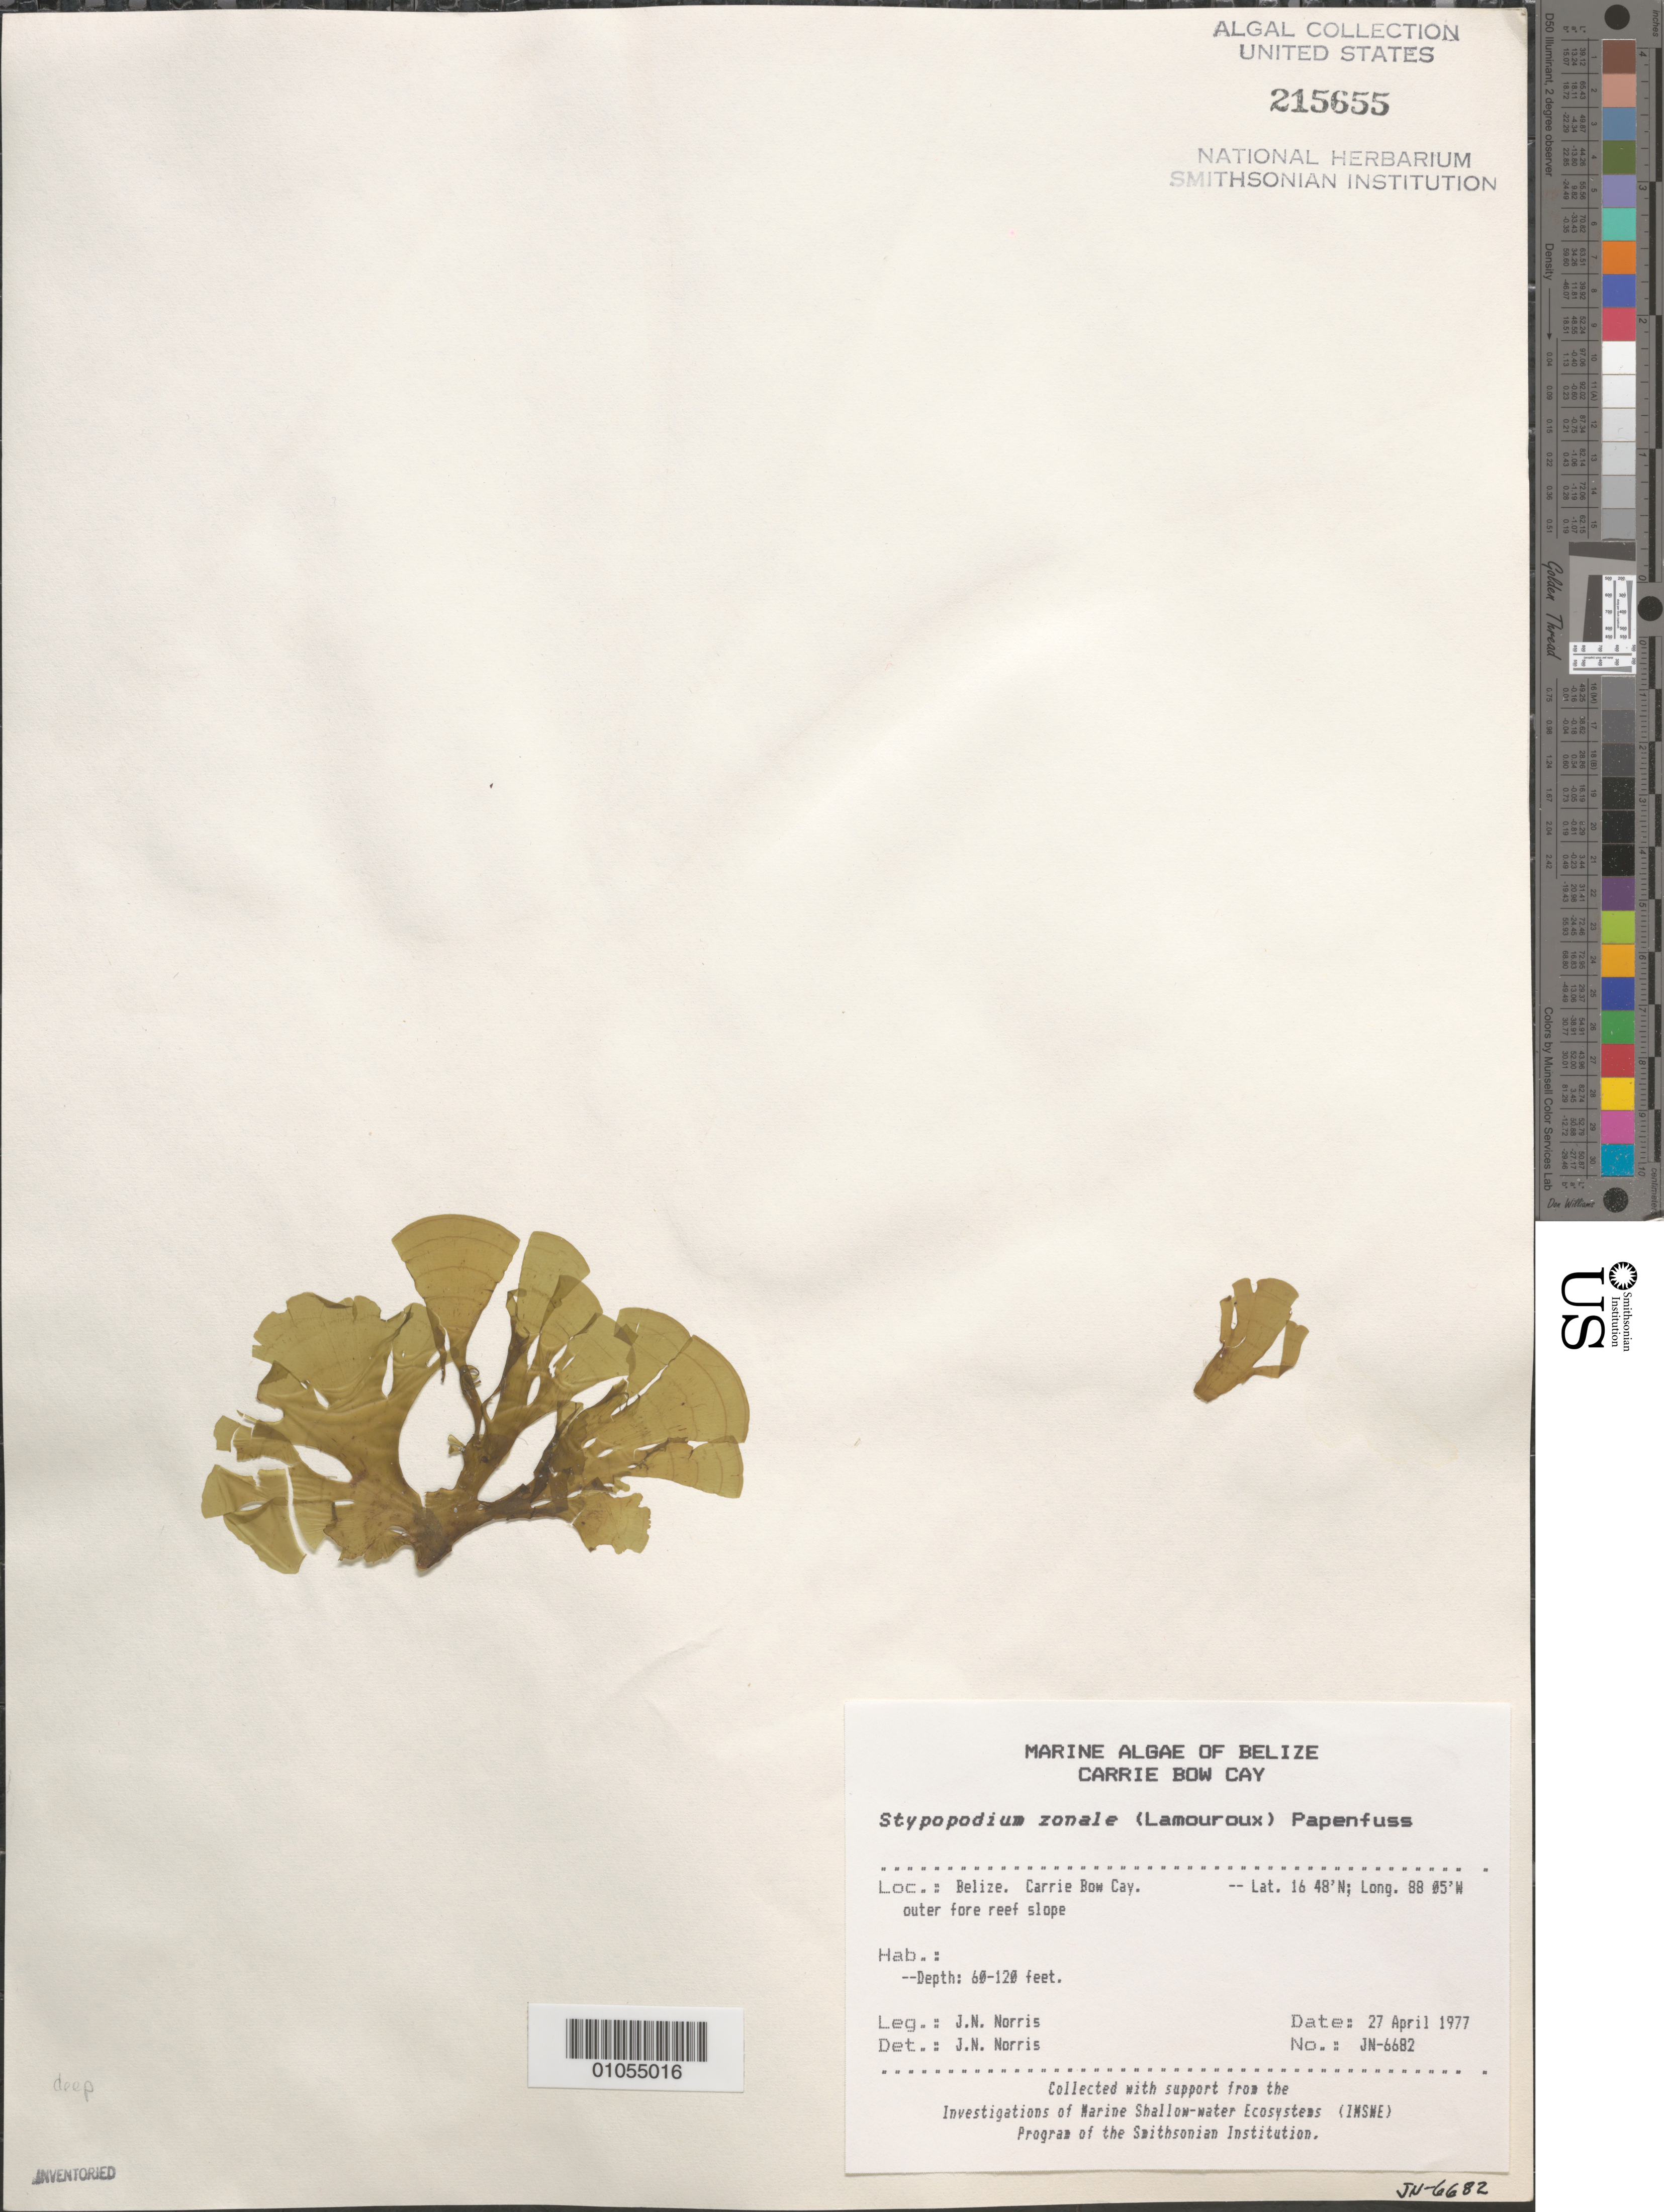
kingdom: Chromista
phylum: Ochrophyta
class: Phaeophyceae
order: Dictyotales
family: Dictyotaceae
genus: Stypopodium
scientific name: Stypopodium zonale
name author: (J.V.Lamouroux) Papenf.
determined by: Norris, James N.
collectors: J. N. Norris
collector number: JN-6682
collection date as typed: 27 Apr 1977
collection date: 1977-04-27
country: Belize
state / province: Stann Creek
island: Carrie Bow Cay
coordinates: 16 48'N, 88 05'W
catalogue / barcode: US 215655